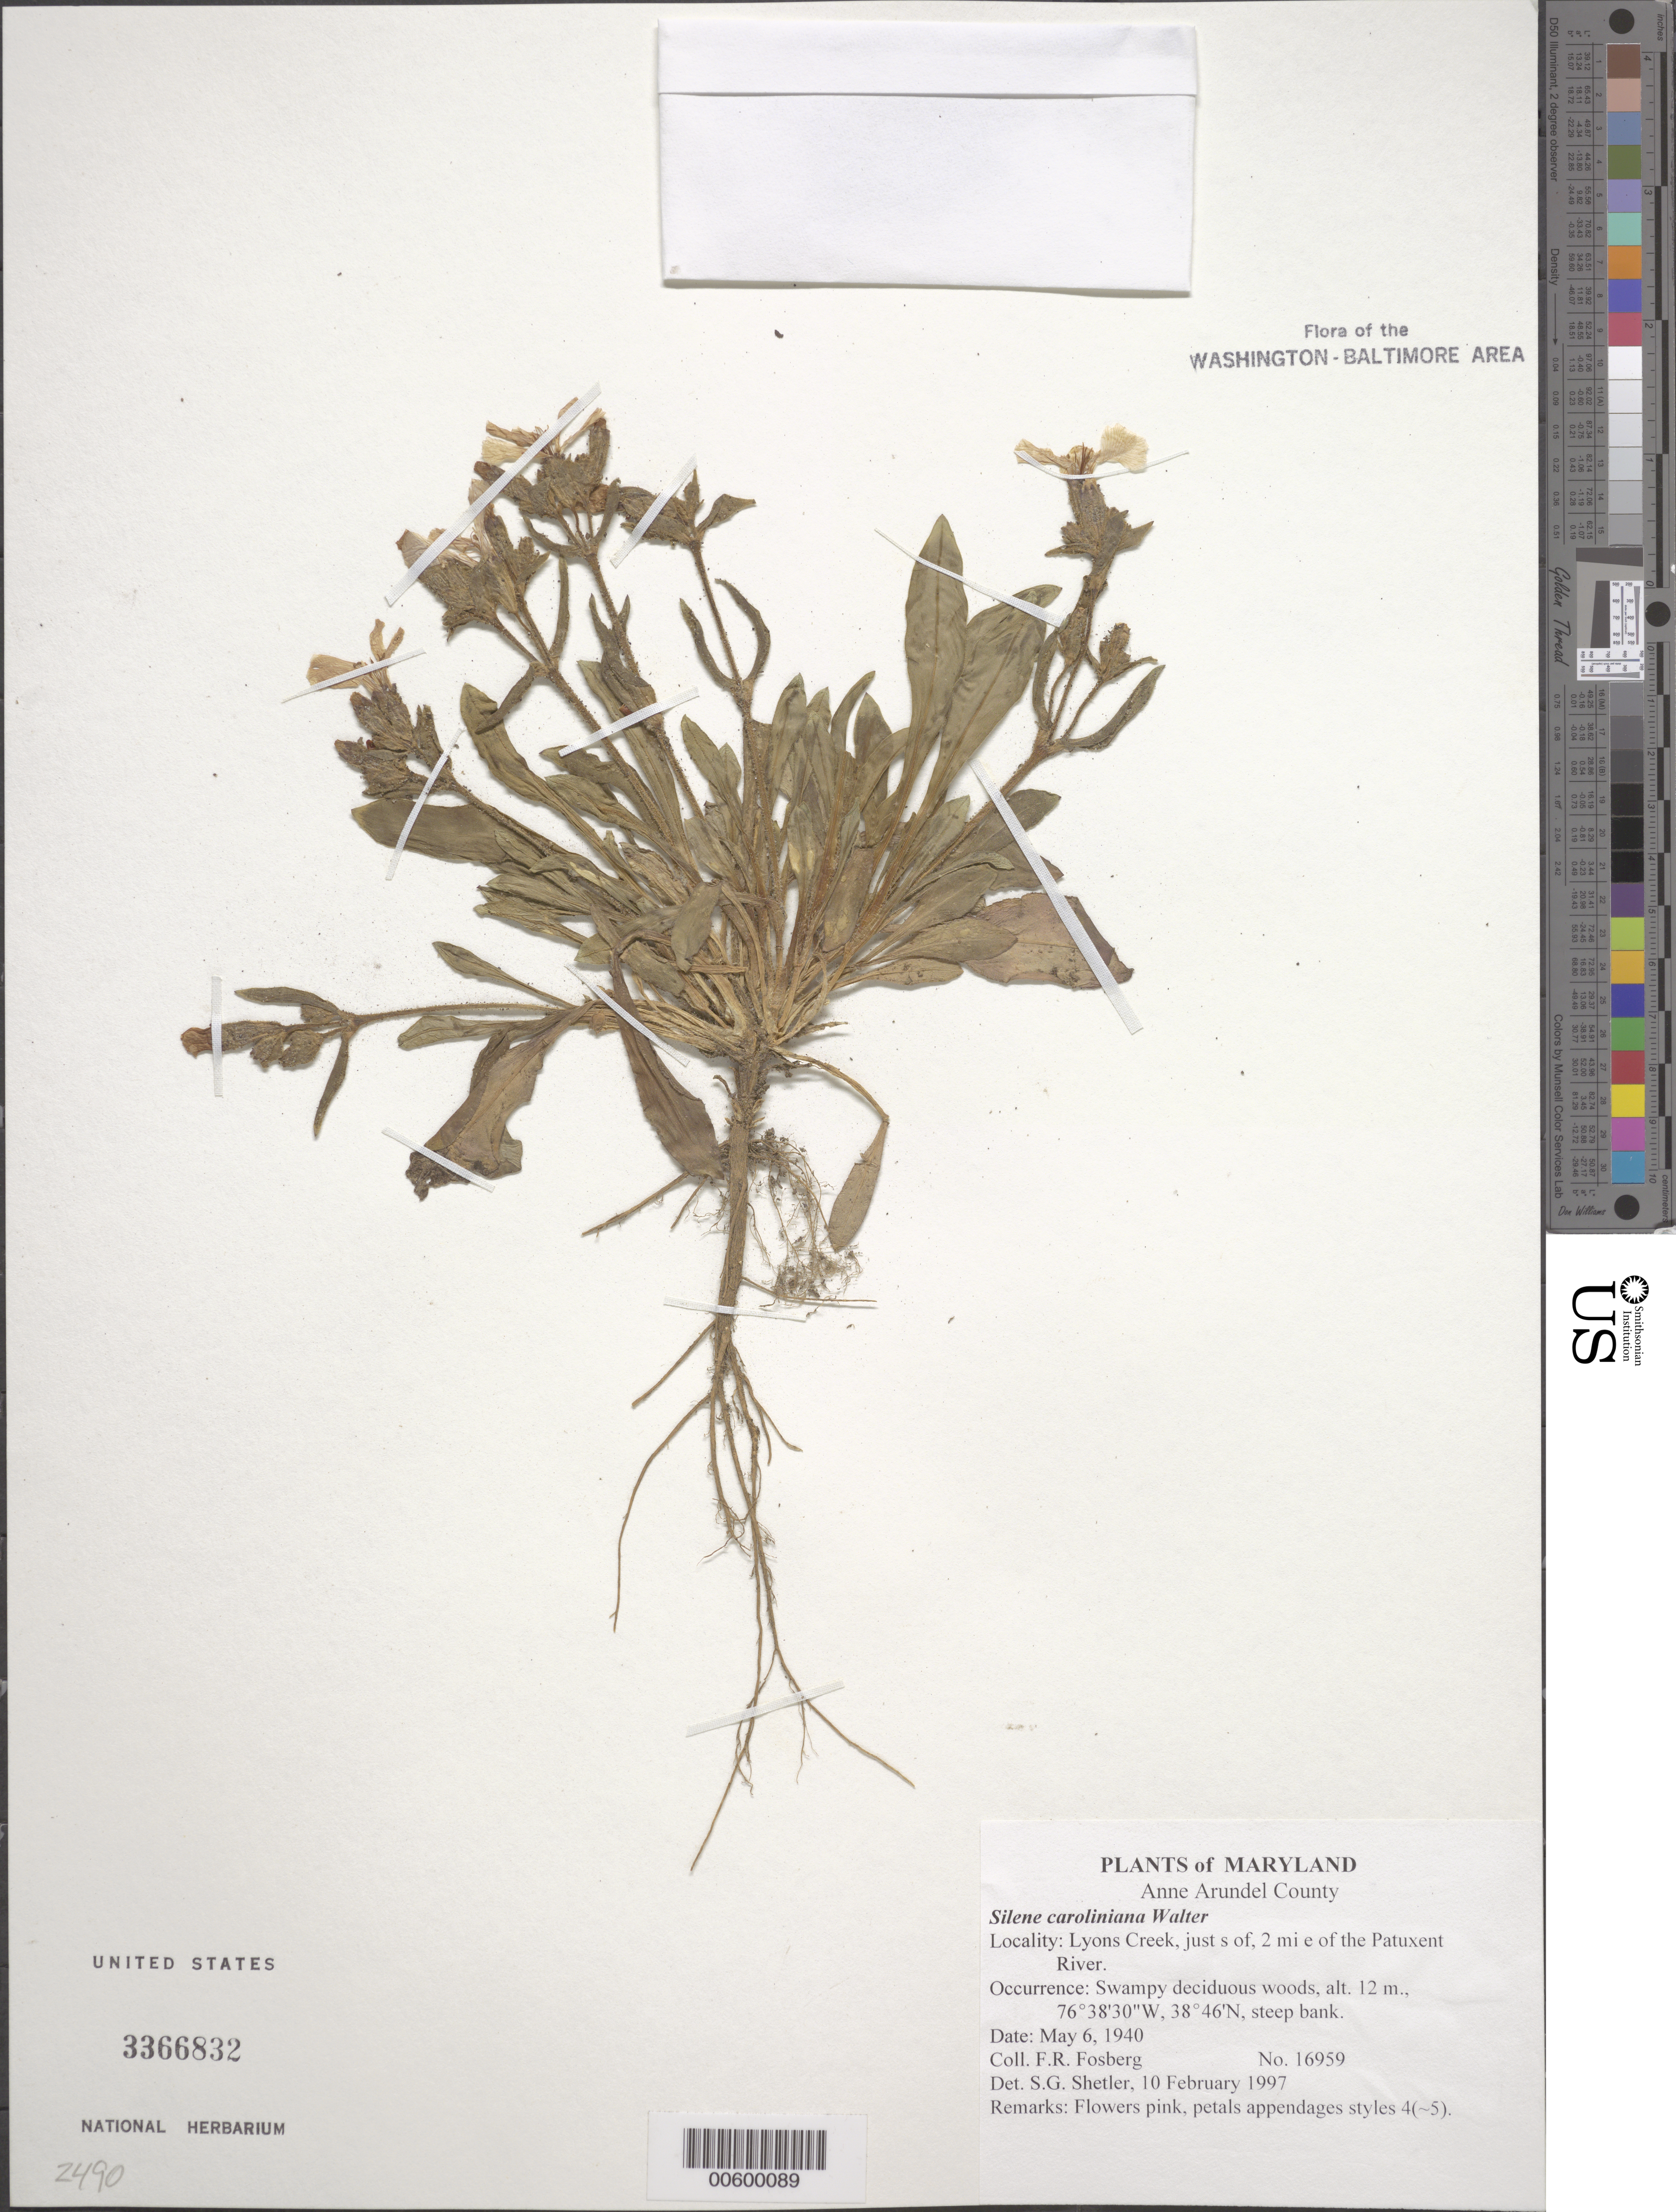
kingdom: Plantae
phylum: Tracheophyta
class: Magnoliopsida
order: Caryophyllales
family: Caryophyllaceae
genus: Silene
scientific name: Silene caroliniana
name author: Walter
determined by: Shetler, Stanwyn G., (US), NMNH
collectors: F. R. Fosberg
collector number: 16959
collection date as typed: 06 May 1940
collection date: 1940-05-06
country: United States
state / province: Maryland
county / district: Anne Arundel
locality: Lyons Creek, just S of, 2 mi E of the Patuxent River.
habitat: Swampy deciduous woods, steep bank.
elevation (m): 12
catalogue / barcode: US 3366832